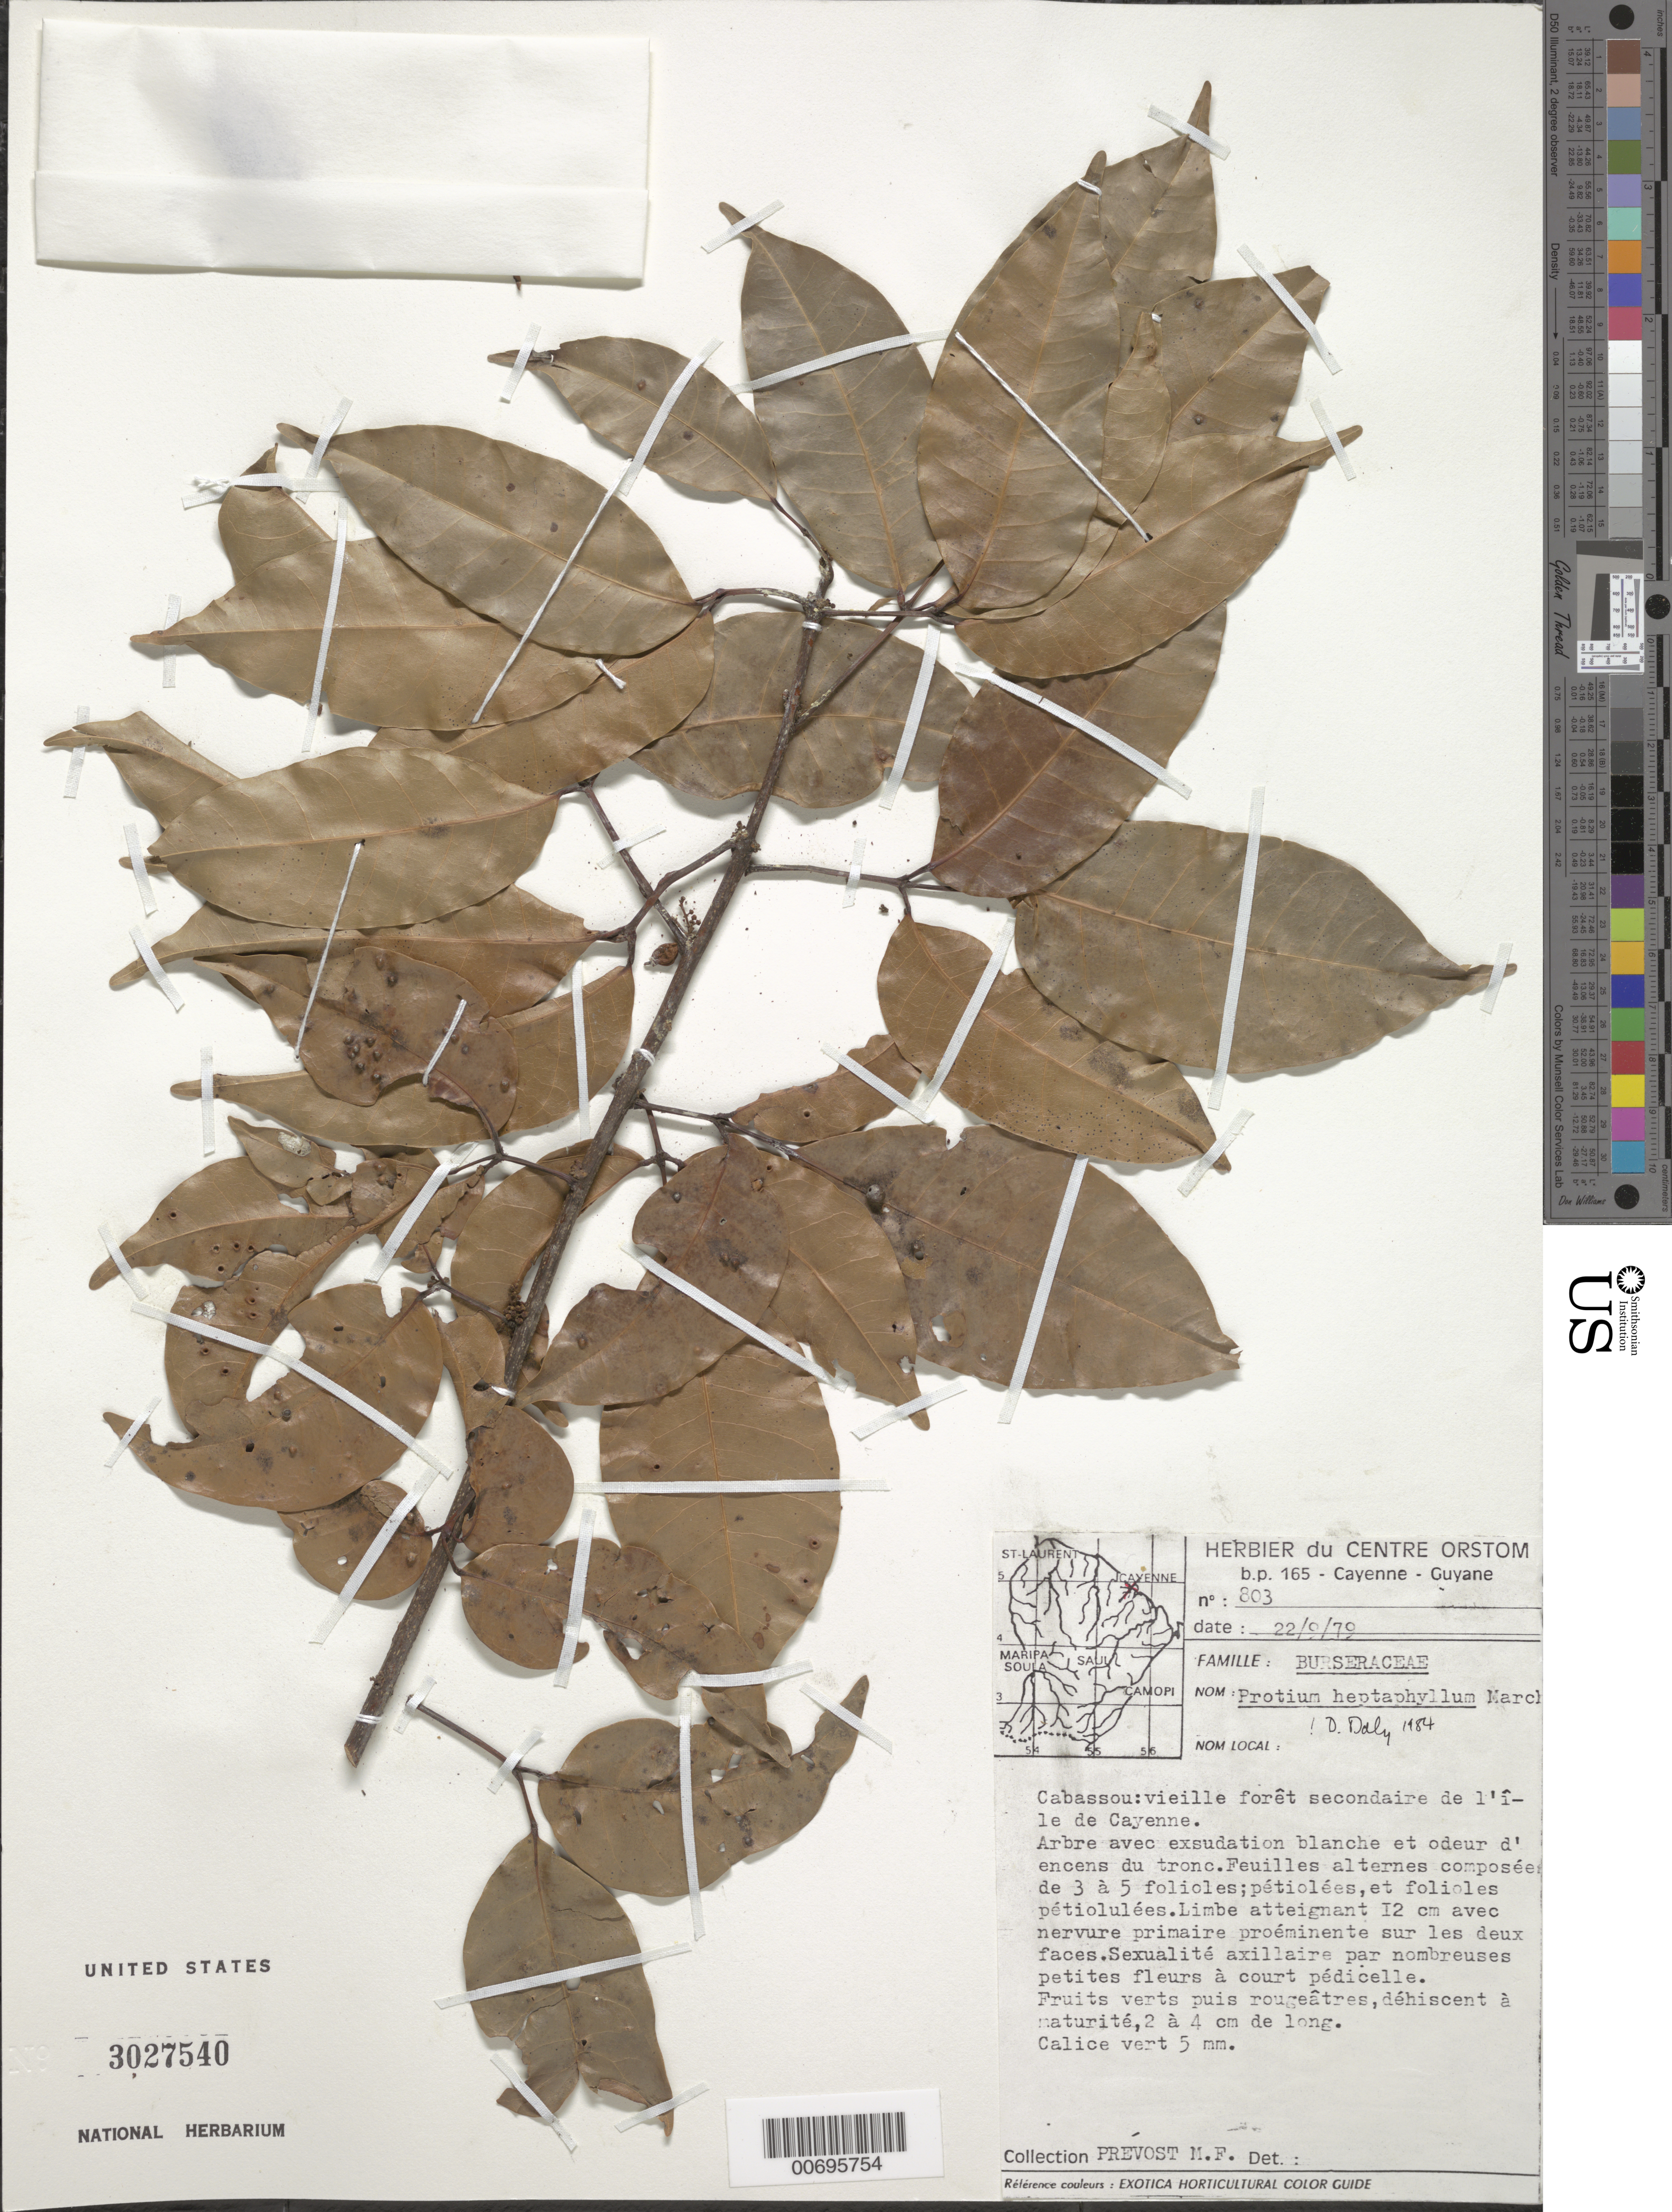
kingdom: Plantae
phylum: Tracheophyta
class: Magnoliopsida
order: Sapindales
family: Burseraceae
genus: Protium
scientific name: Protium heptaphyllum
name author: (Aubl.) Marchand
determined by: Daly, D. C.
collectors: M.-F. Prévost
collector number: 803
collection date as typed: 22-Sep-79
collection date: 1979-09-22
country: French Guiana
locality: Ile de Cayenne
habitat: Secondary forest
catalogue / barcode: US 3027540